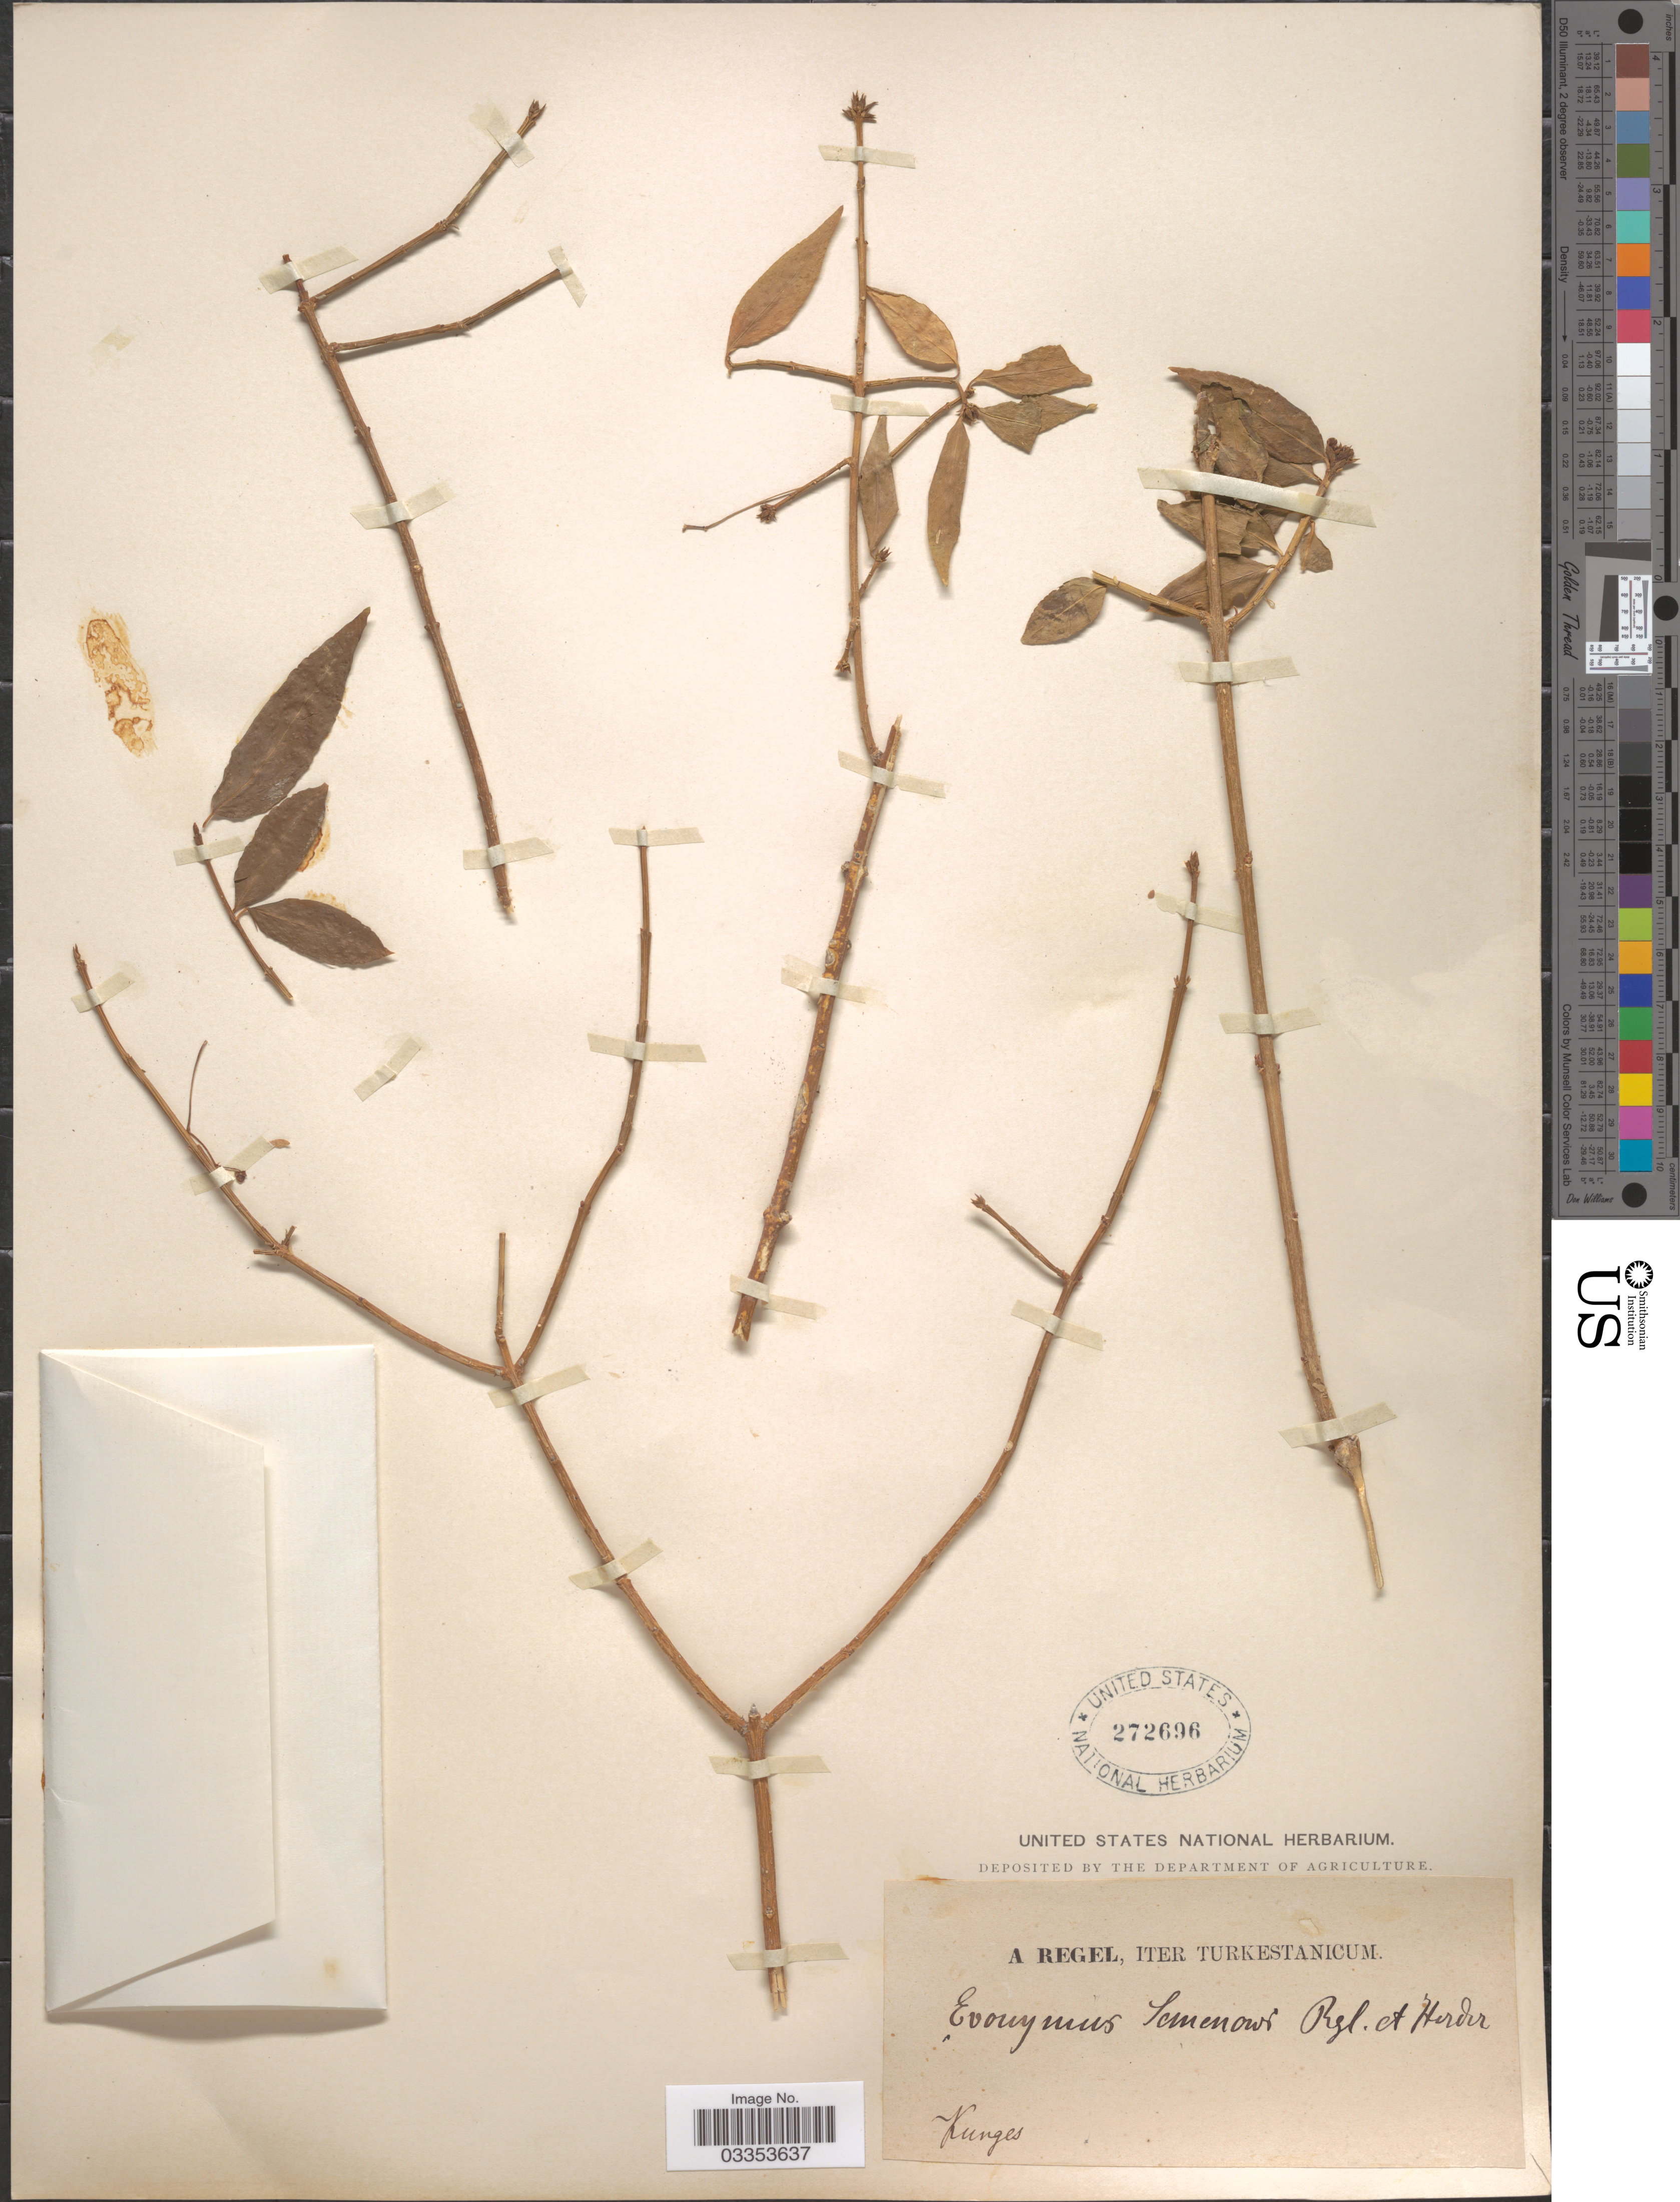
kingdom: Plantae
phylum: Tracheophyta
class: Magnoliopsida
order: Celastrales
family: Celastraceae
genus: Euonymus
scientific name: Euonymus semenovii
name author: Herder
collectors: A. Regel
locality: Turkestanicum. Kunges [unsure placement].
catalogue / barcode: US 272696